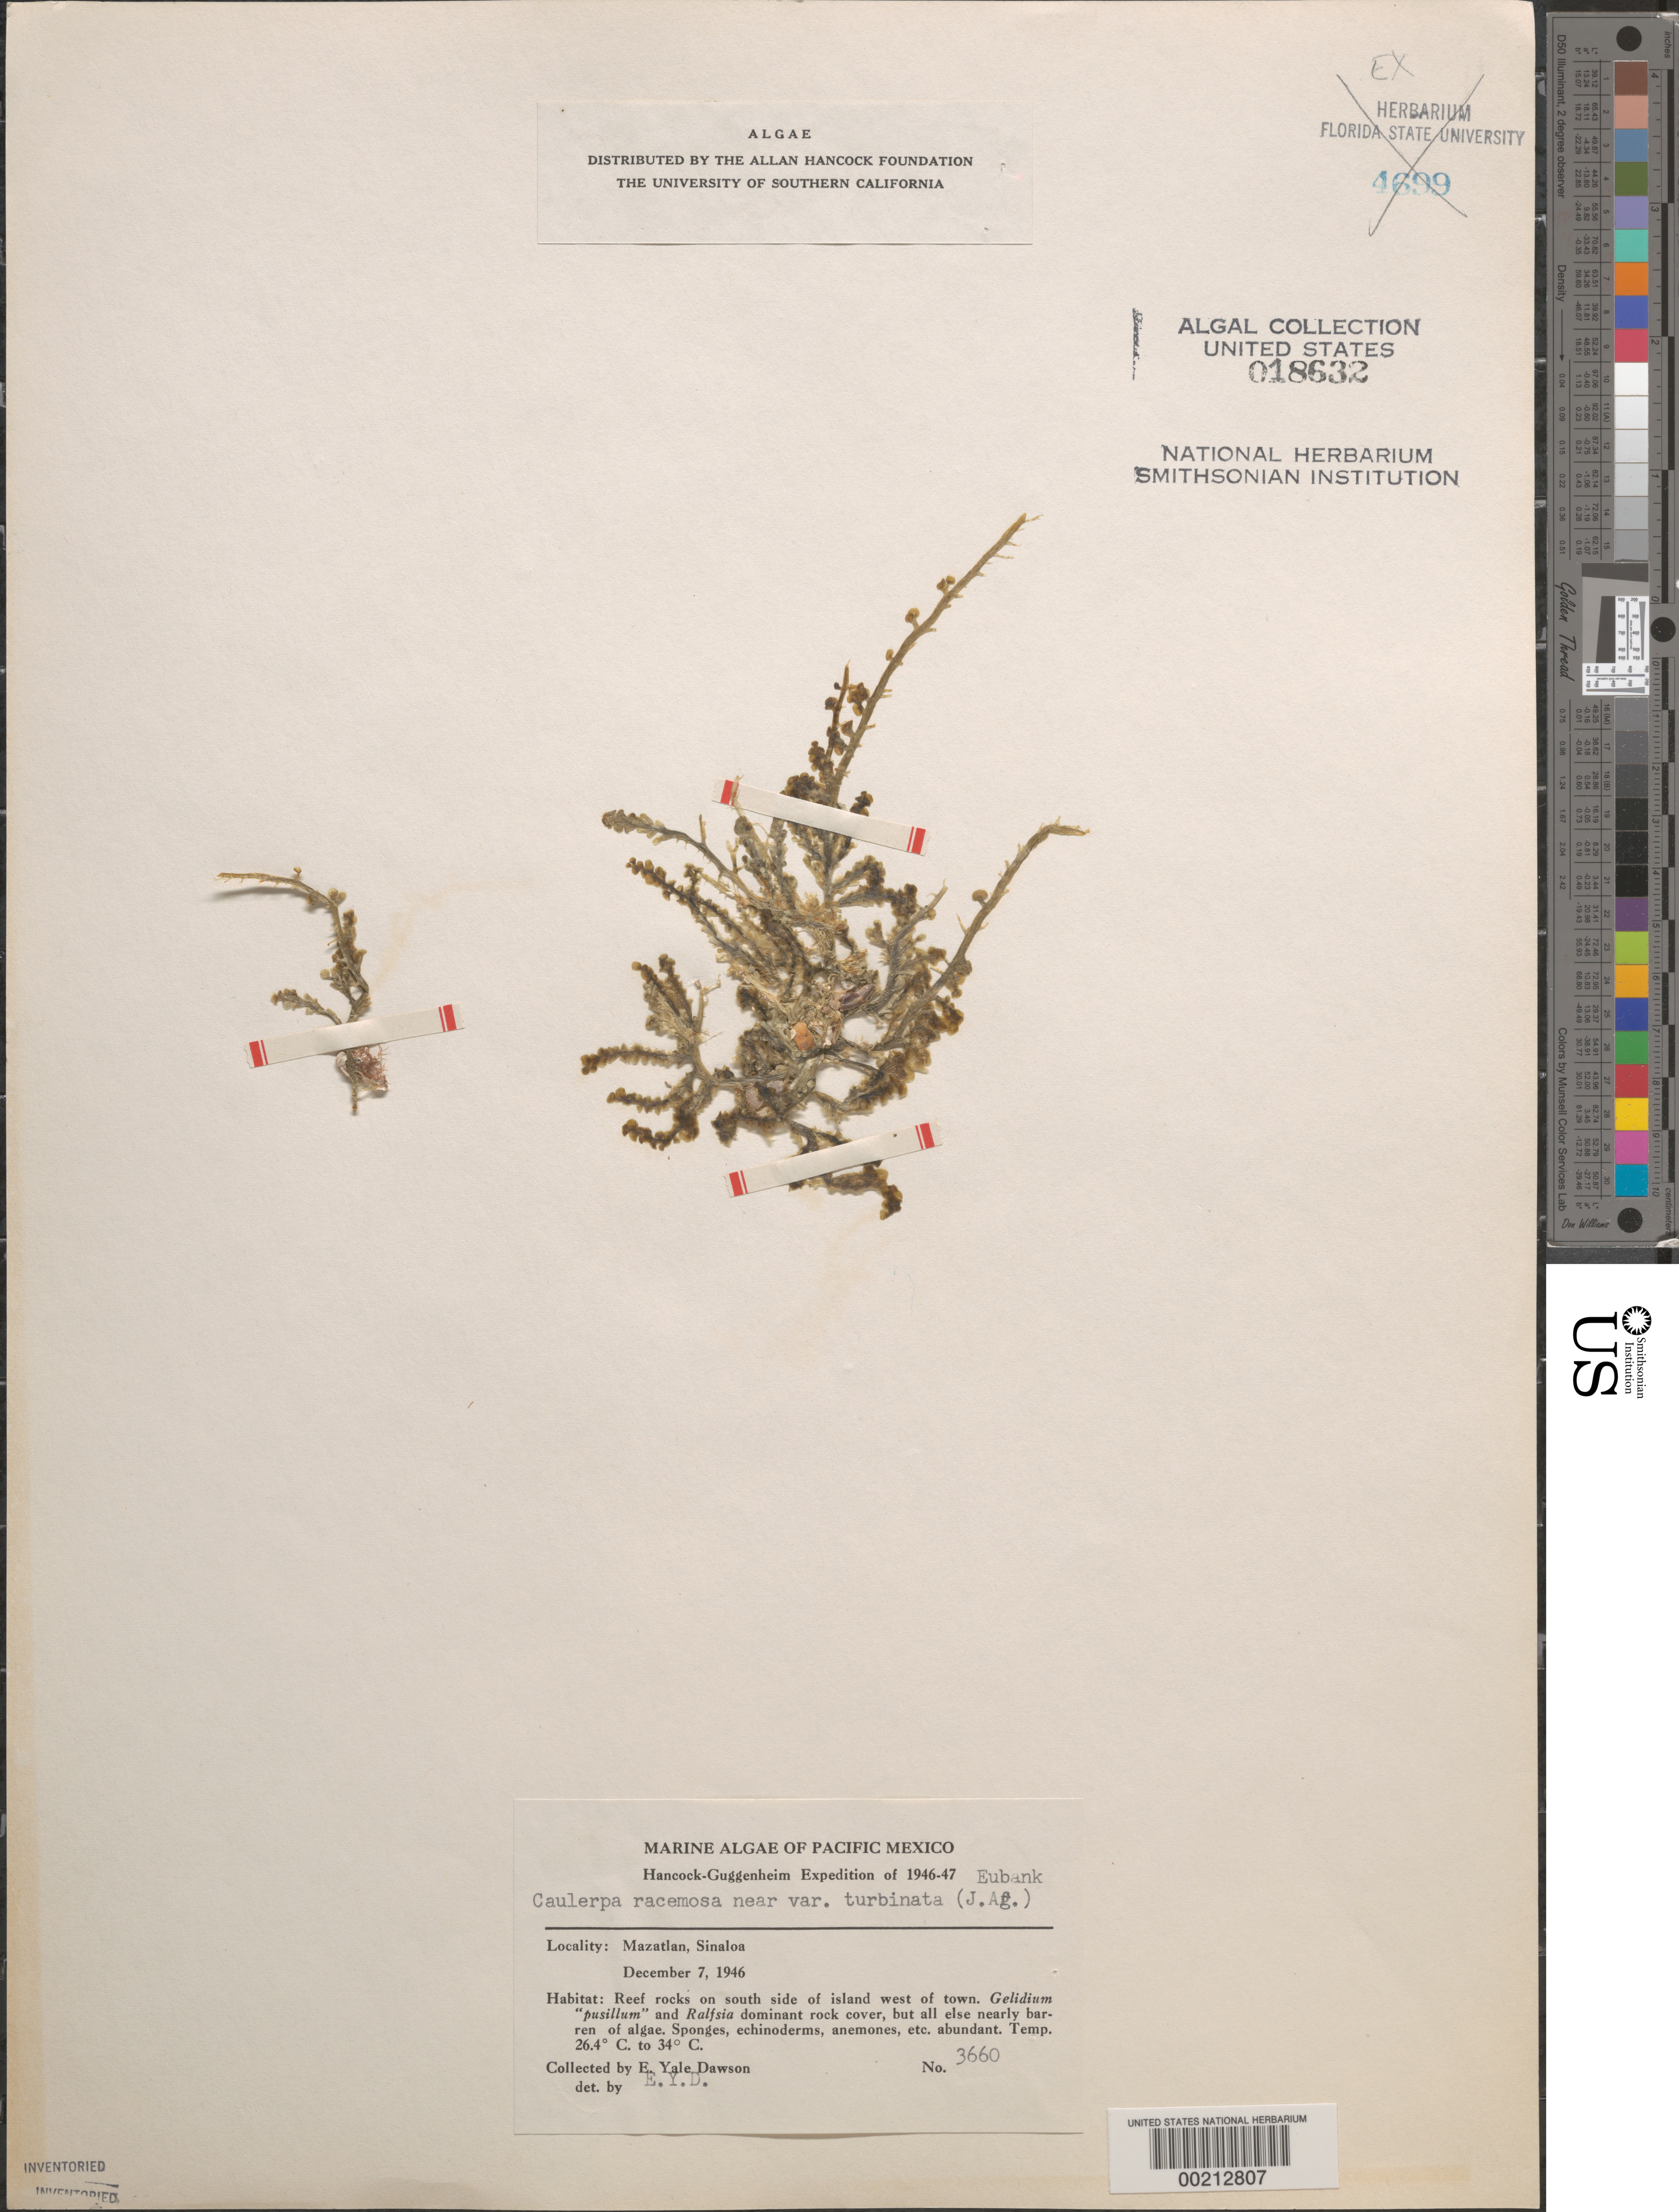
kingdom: Plantae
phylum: Chlorophyta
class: Ulvophyceae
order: Bryopsidales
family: Caulerpaceae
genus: Caulerpa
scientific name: Caulerpa racemosa var. turbinata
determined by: Dawson, E. Y.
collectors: E. Y. Dawson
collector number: EYD 3660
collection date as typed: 07 Dec 1946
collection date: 1946-12-07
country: Mexico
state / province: Sinaloa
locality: Island west of Mazatlan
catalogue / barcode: US 18632